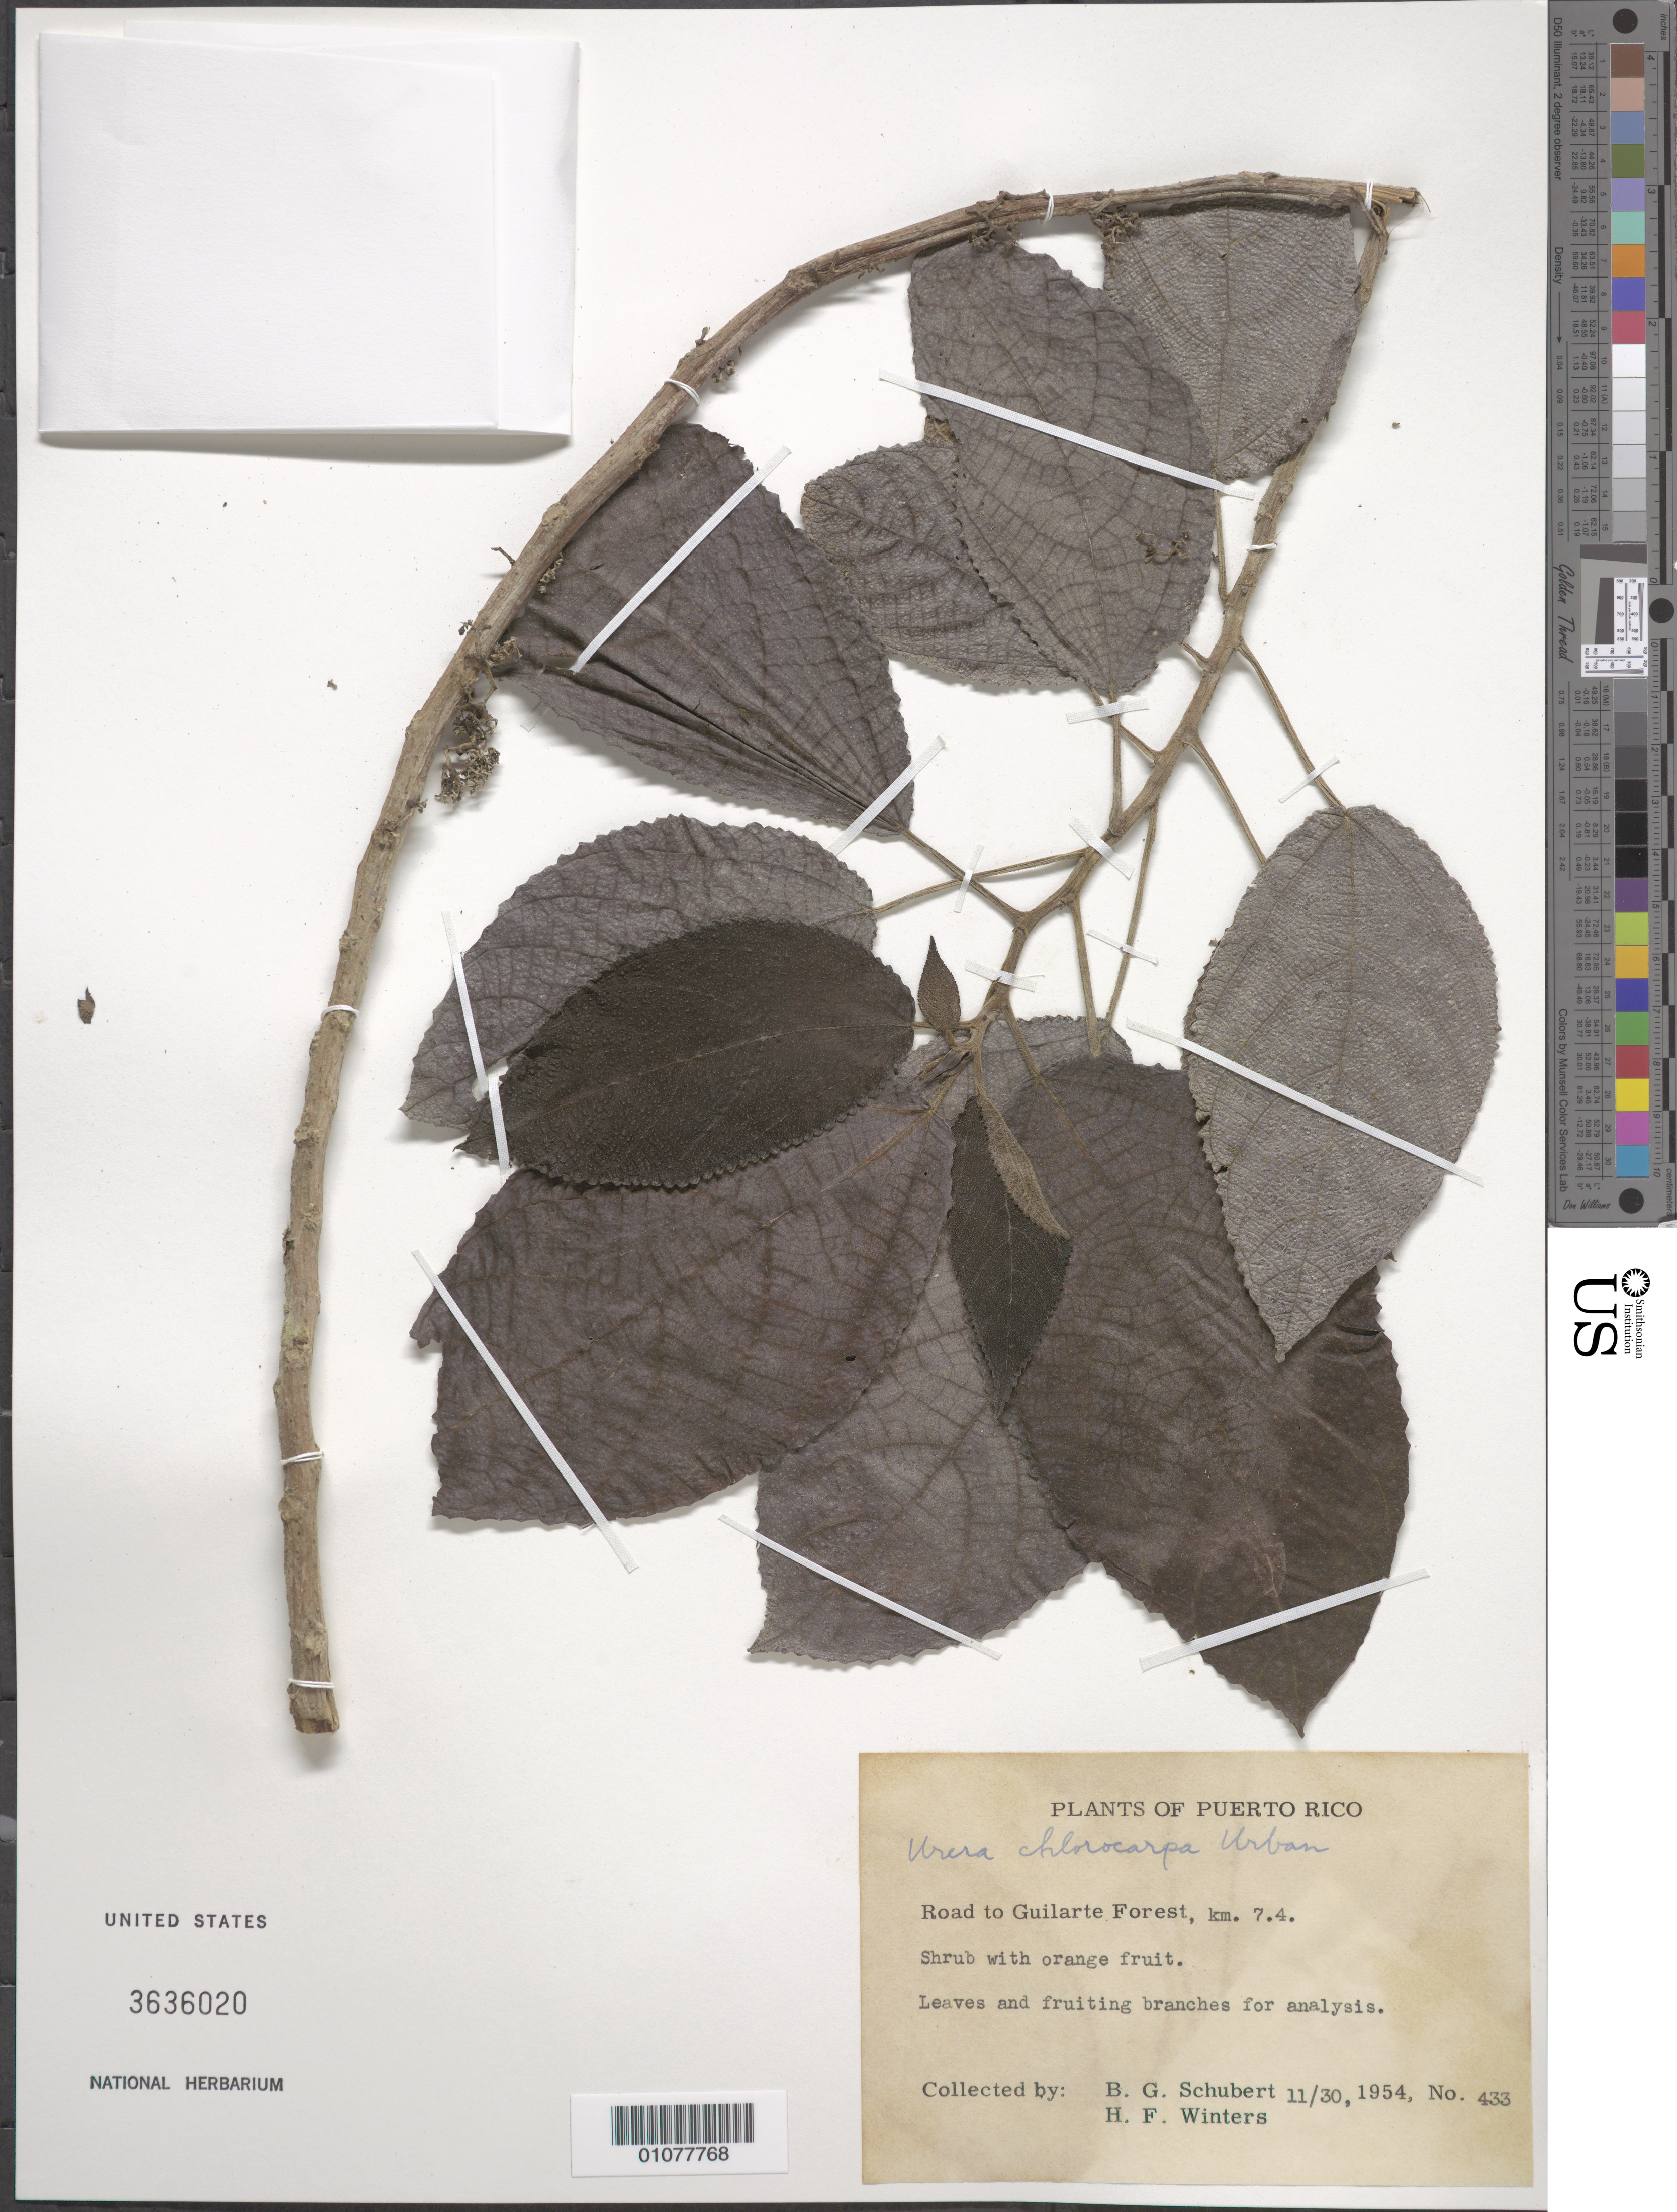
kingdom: Plantae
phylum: Tracheophyta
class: Magnoliopsida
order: Rosales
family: Urticaceae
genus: Urera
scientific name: Urera chlorocarpa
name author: Urb.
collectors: B. Schubert & H. Winters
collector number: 433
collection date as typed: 30 Nov 1954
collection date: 1954-11-30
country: Puerto Rico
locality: Road to Guilarte Forest, Km. 7.4.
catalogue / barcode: US 3636020